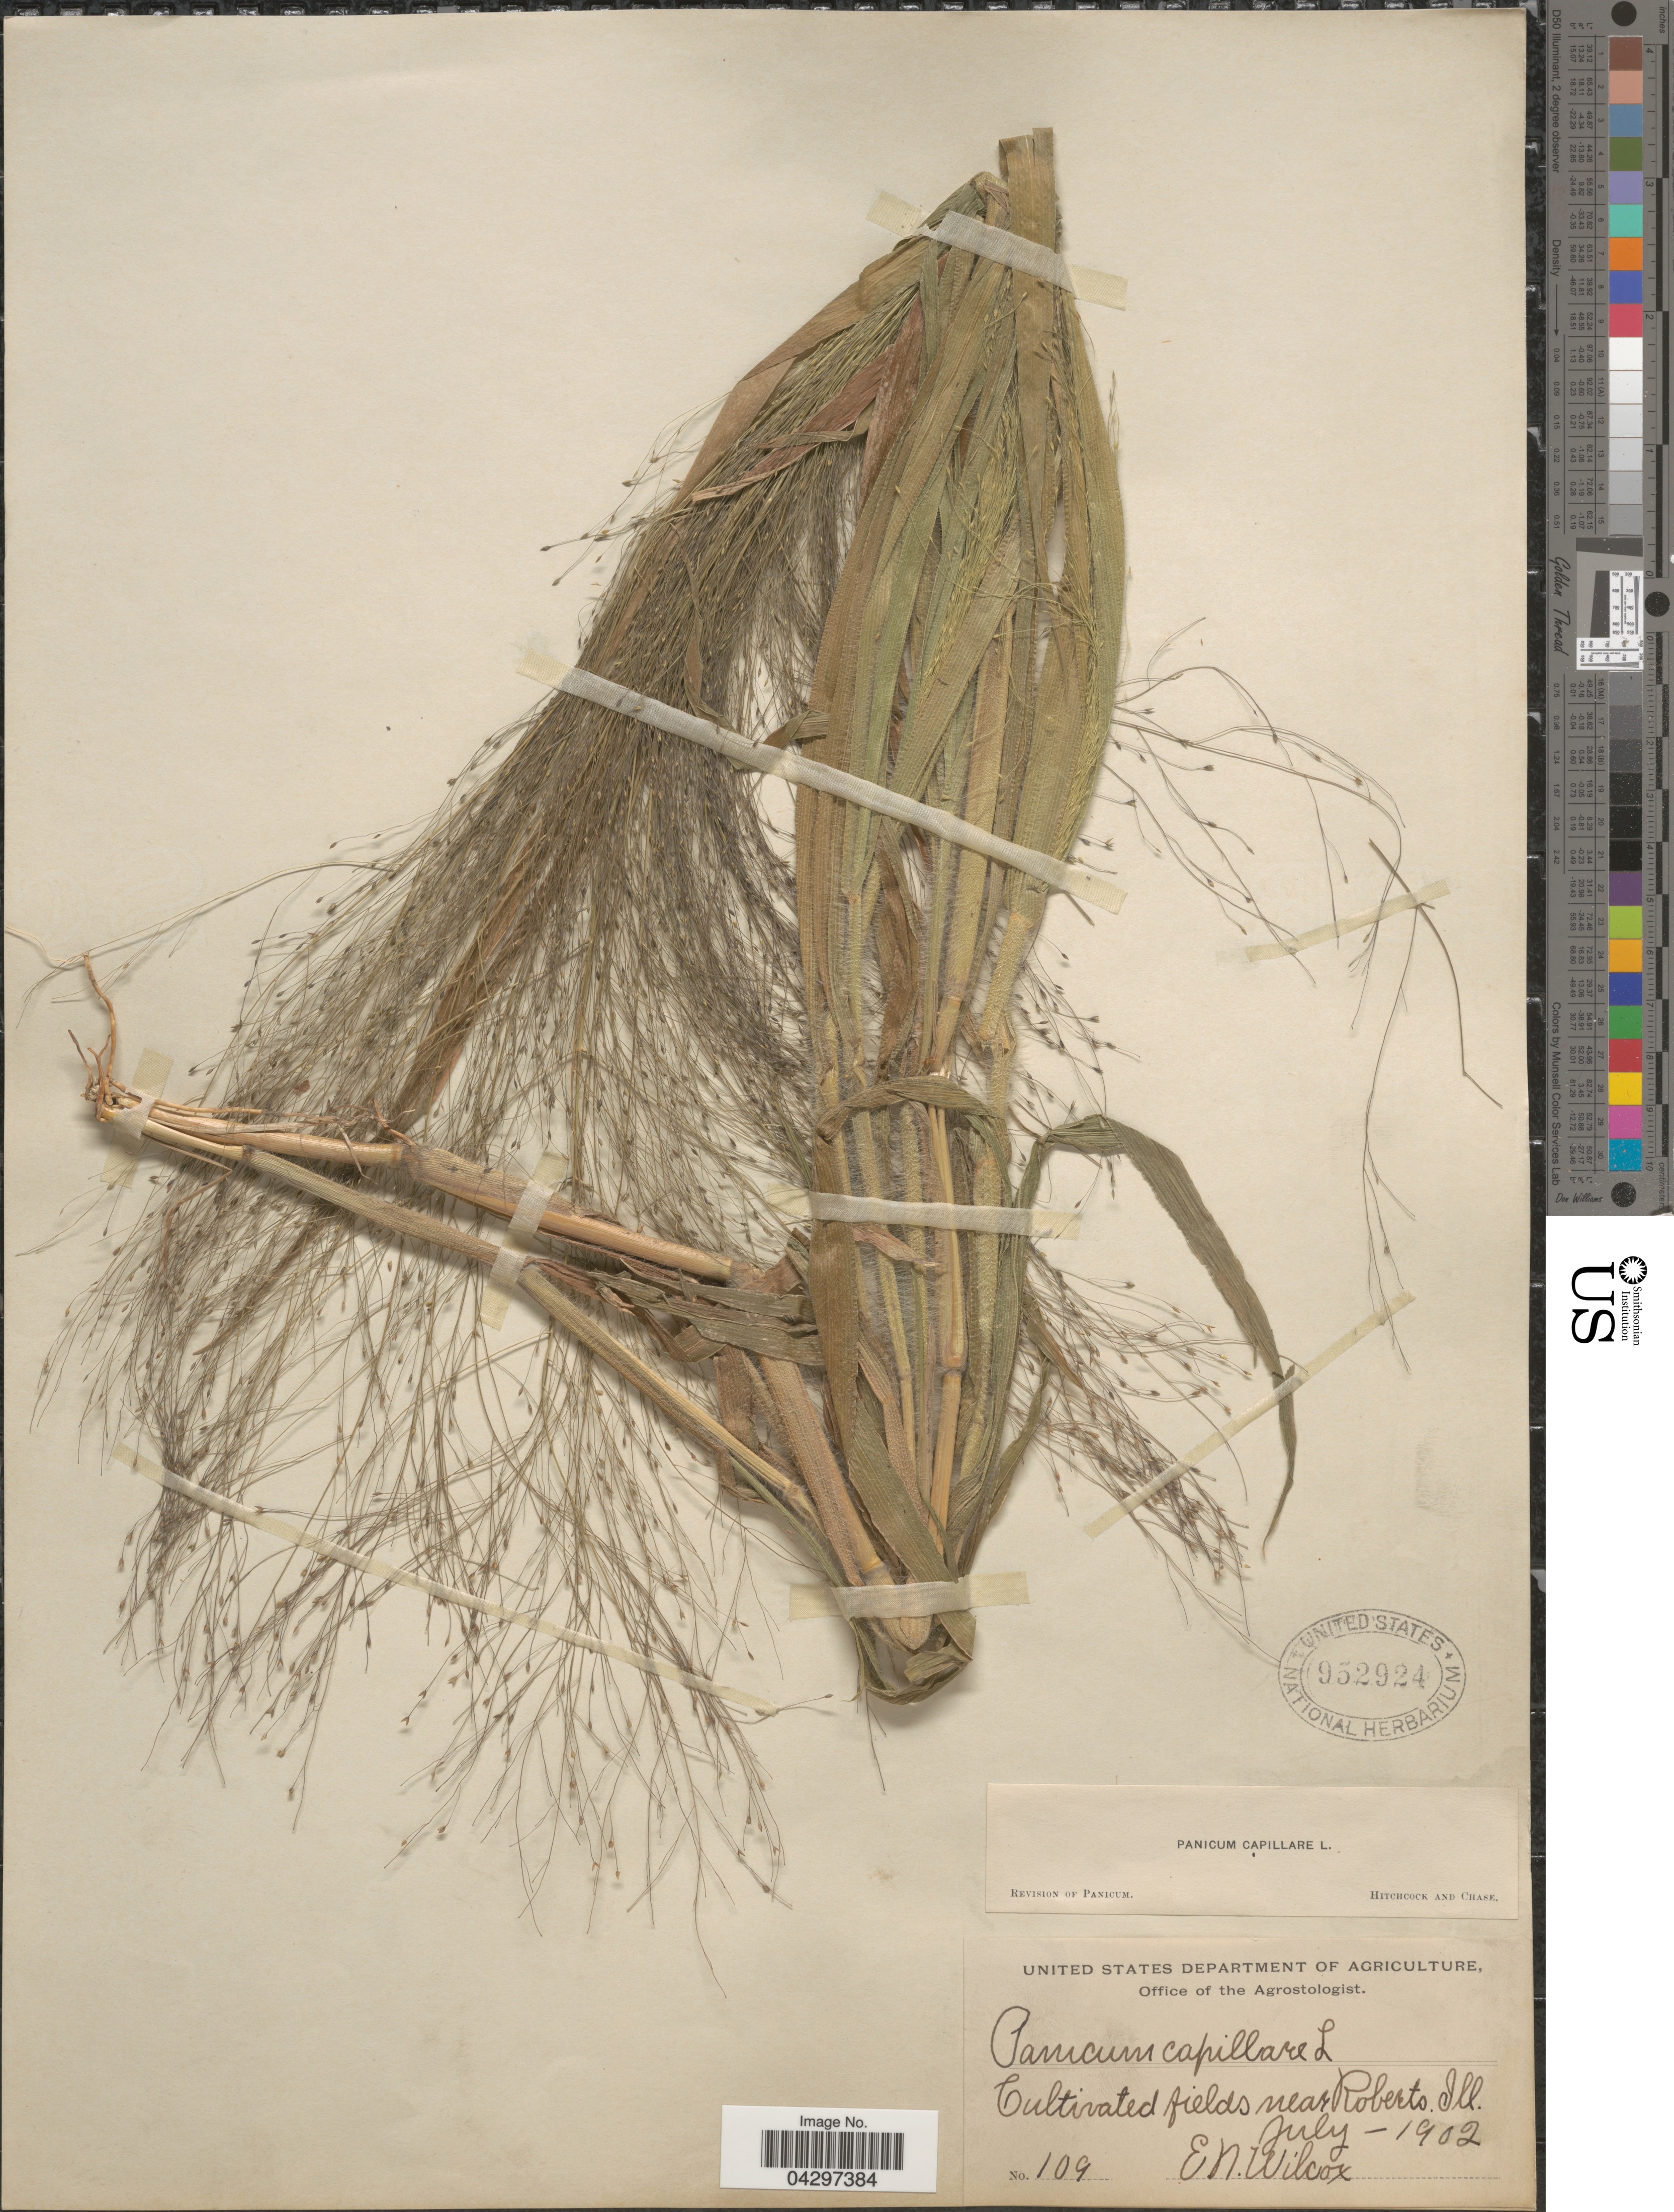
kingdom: Plantae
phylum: Tracheophyta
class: Liliopsida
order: Poales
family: Poaceae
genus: Panicum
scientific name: Panicum capillare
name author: L.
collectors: E. Wilcox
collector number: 109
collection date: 1902-07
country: United States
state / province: Illinois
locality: Near Roberts.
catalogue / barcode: US 952924